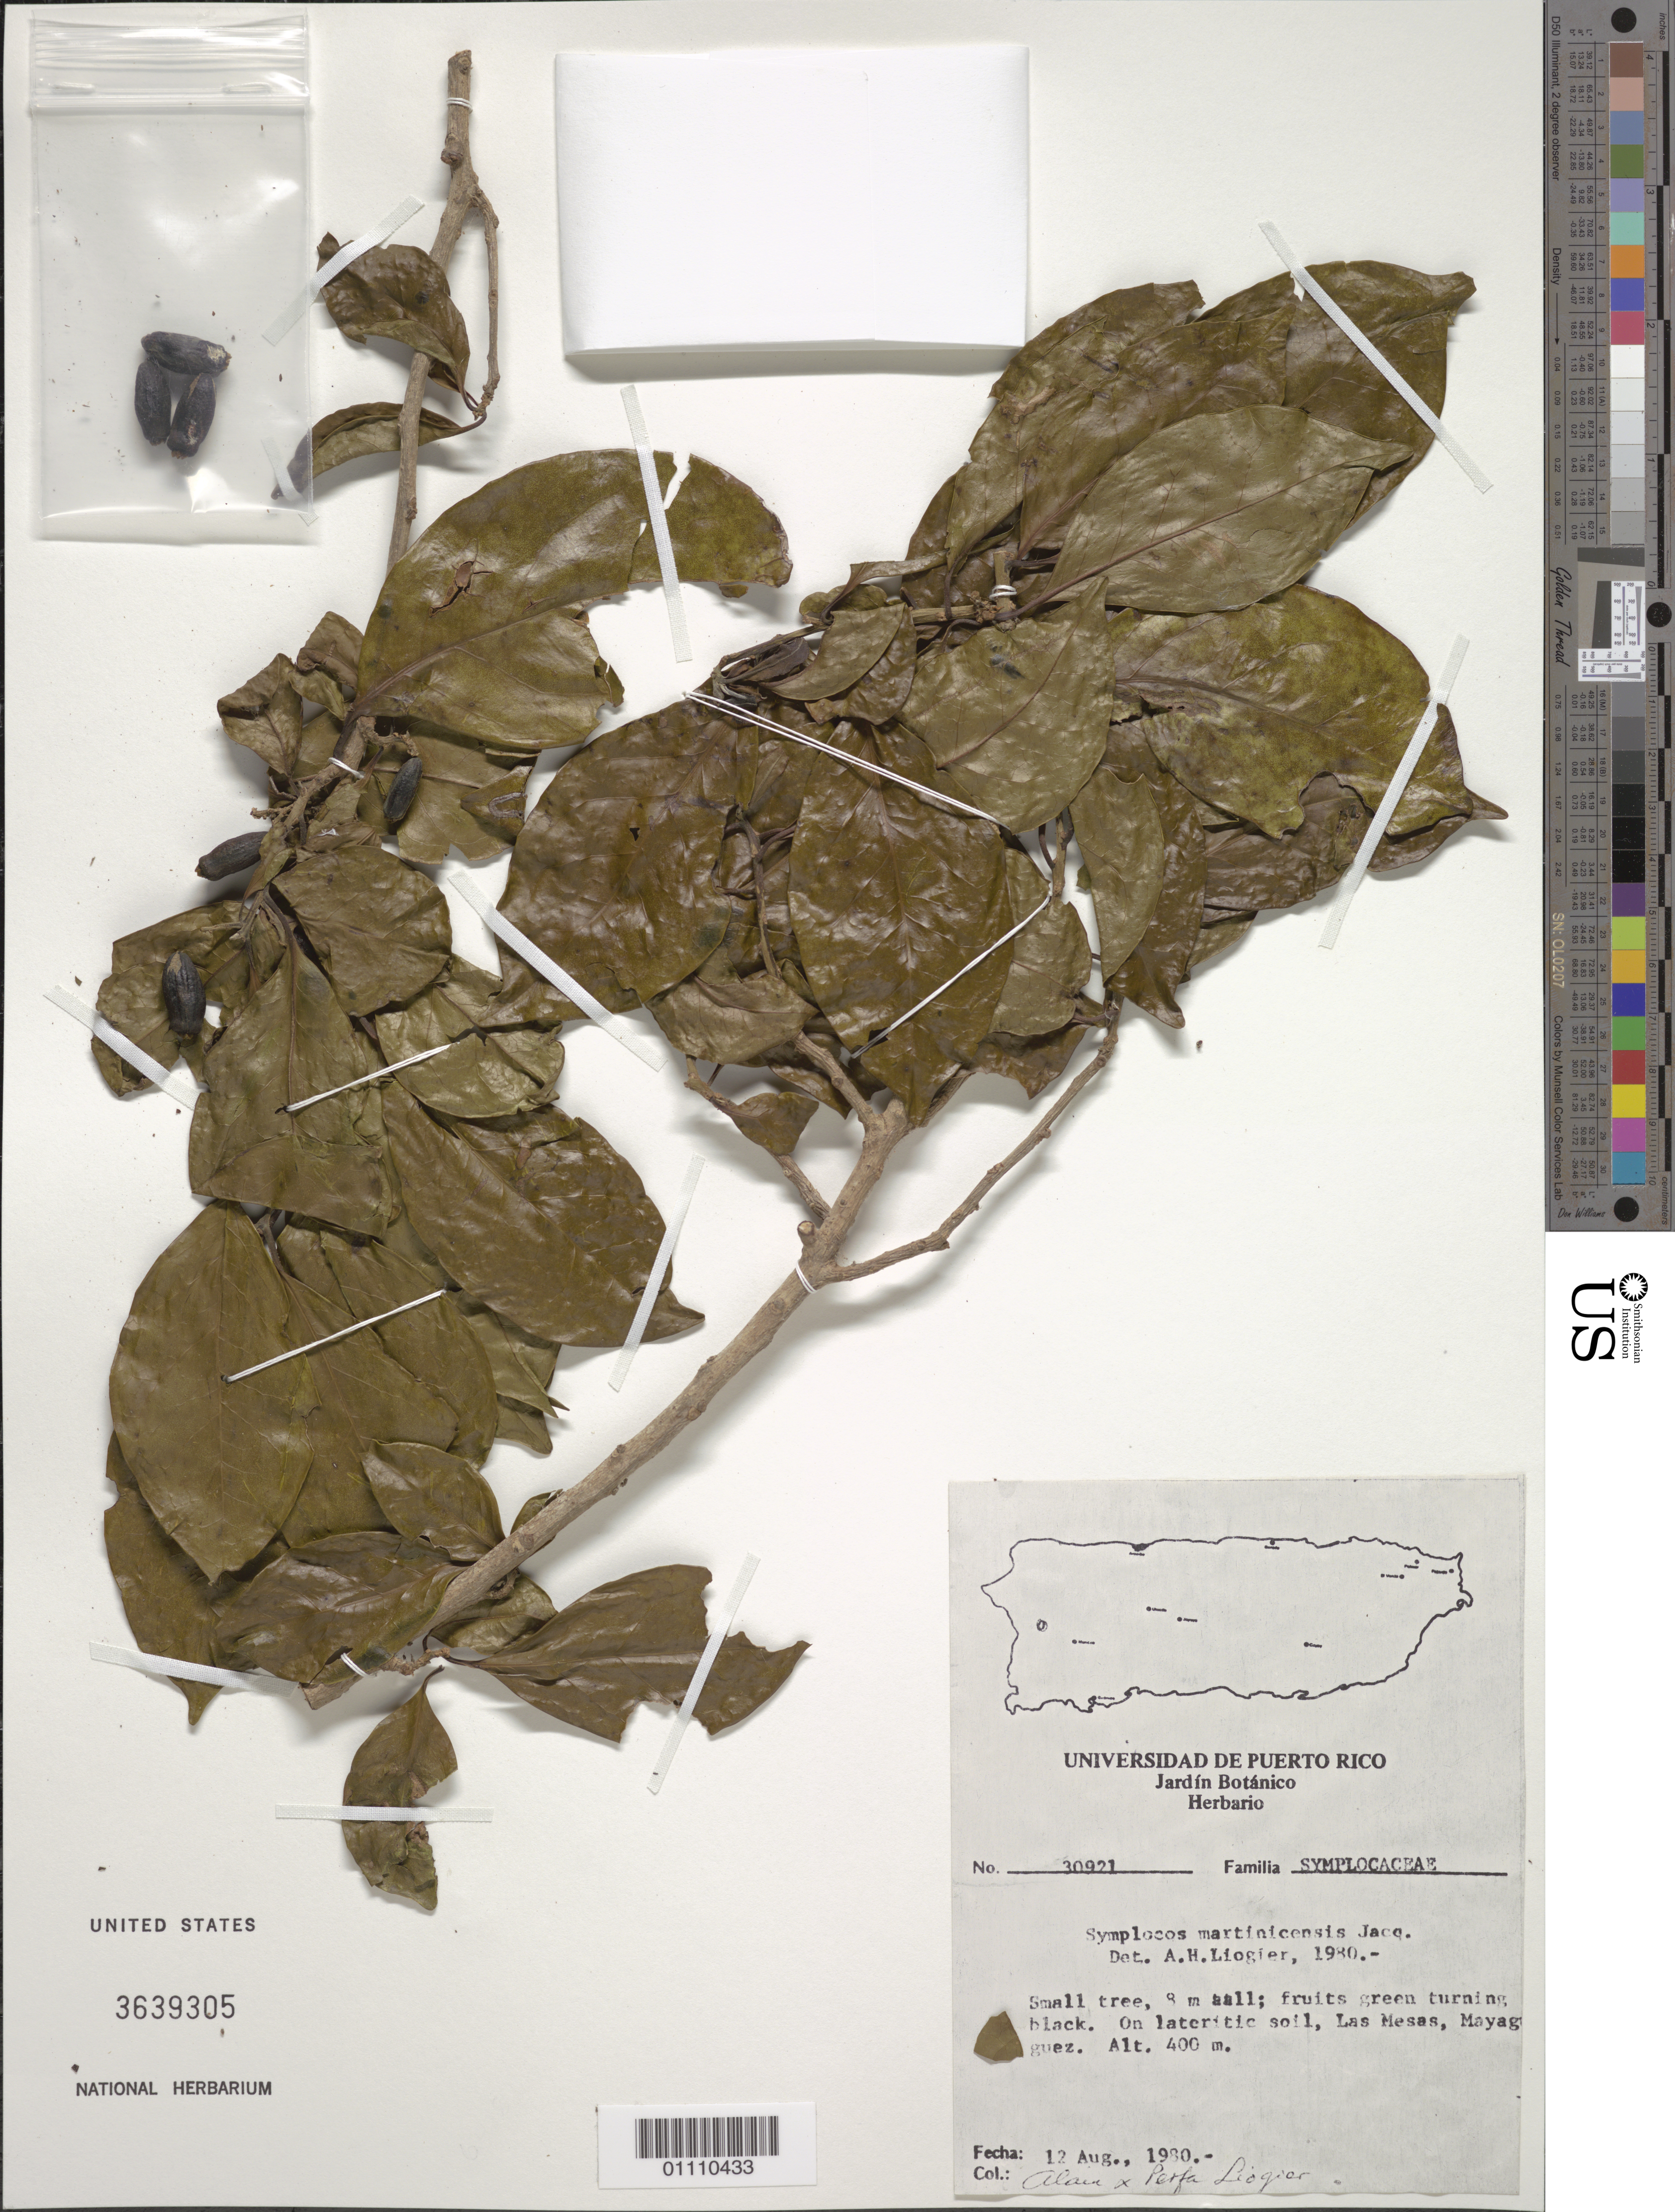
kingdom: Plantae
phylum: Tracheophyta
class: Magnoliopsida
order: Ericales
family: Symplocaceae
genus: Symplocos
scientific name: Symplocos martinicensis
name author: Jacq.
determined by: Liogier, Alain H.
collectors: A. H. Liogier & M. P. Liogier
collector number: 30921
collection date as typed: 12 Aug 1980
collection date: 1980-08-12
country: Puerto Rico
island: Puerto Rico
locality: Mayaguez, Las Mesas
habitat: On lateritic soil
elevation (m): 400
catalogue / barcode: US 3639305